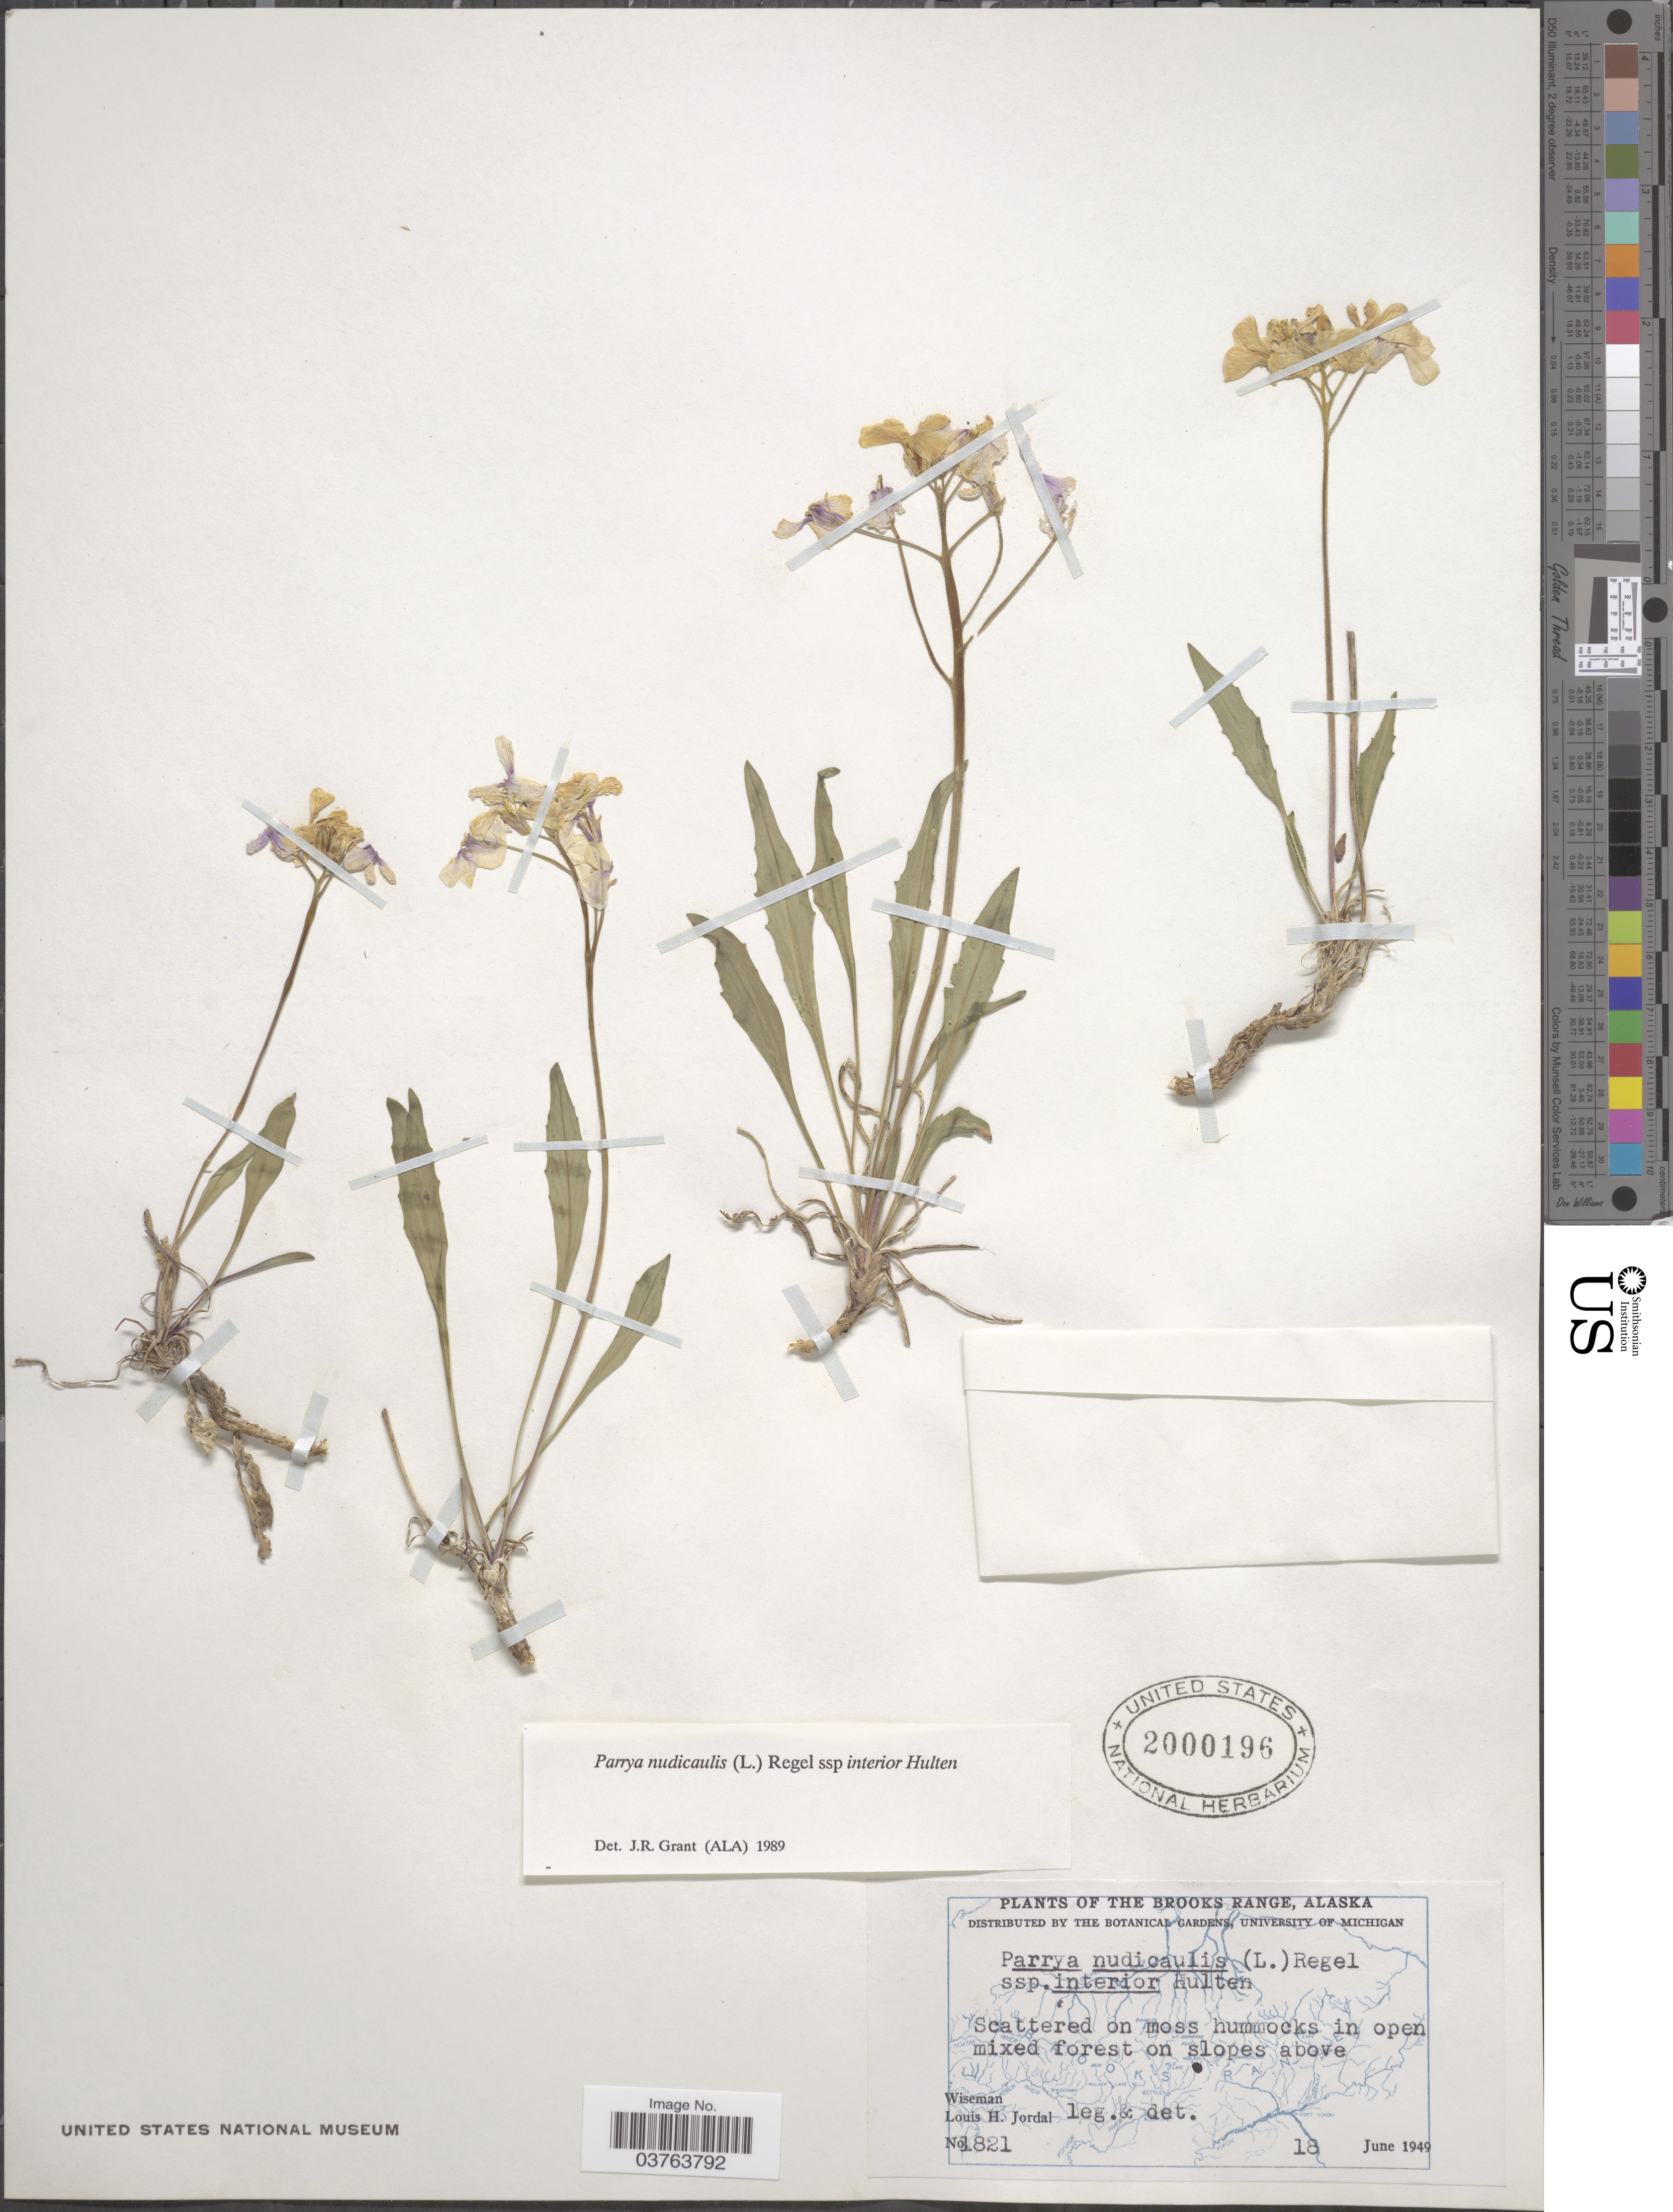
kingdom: Plantae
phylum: Tracheophyta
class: Magnoliopsida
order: Brassicales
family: Brassicaceae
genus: Parrya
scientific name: Parrya nudicaulis subsp. interior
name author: Hultén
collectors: L. Jordal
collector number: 1821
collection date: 1949-06-18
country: United States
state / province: Alaska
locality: The Brooks Range. Slopes above Wiseman.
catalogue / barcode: US 2000196